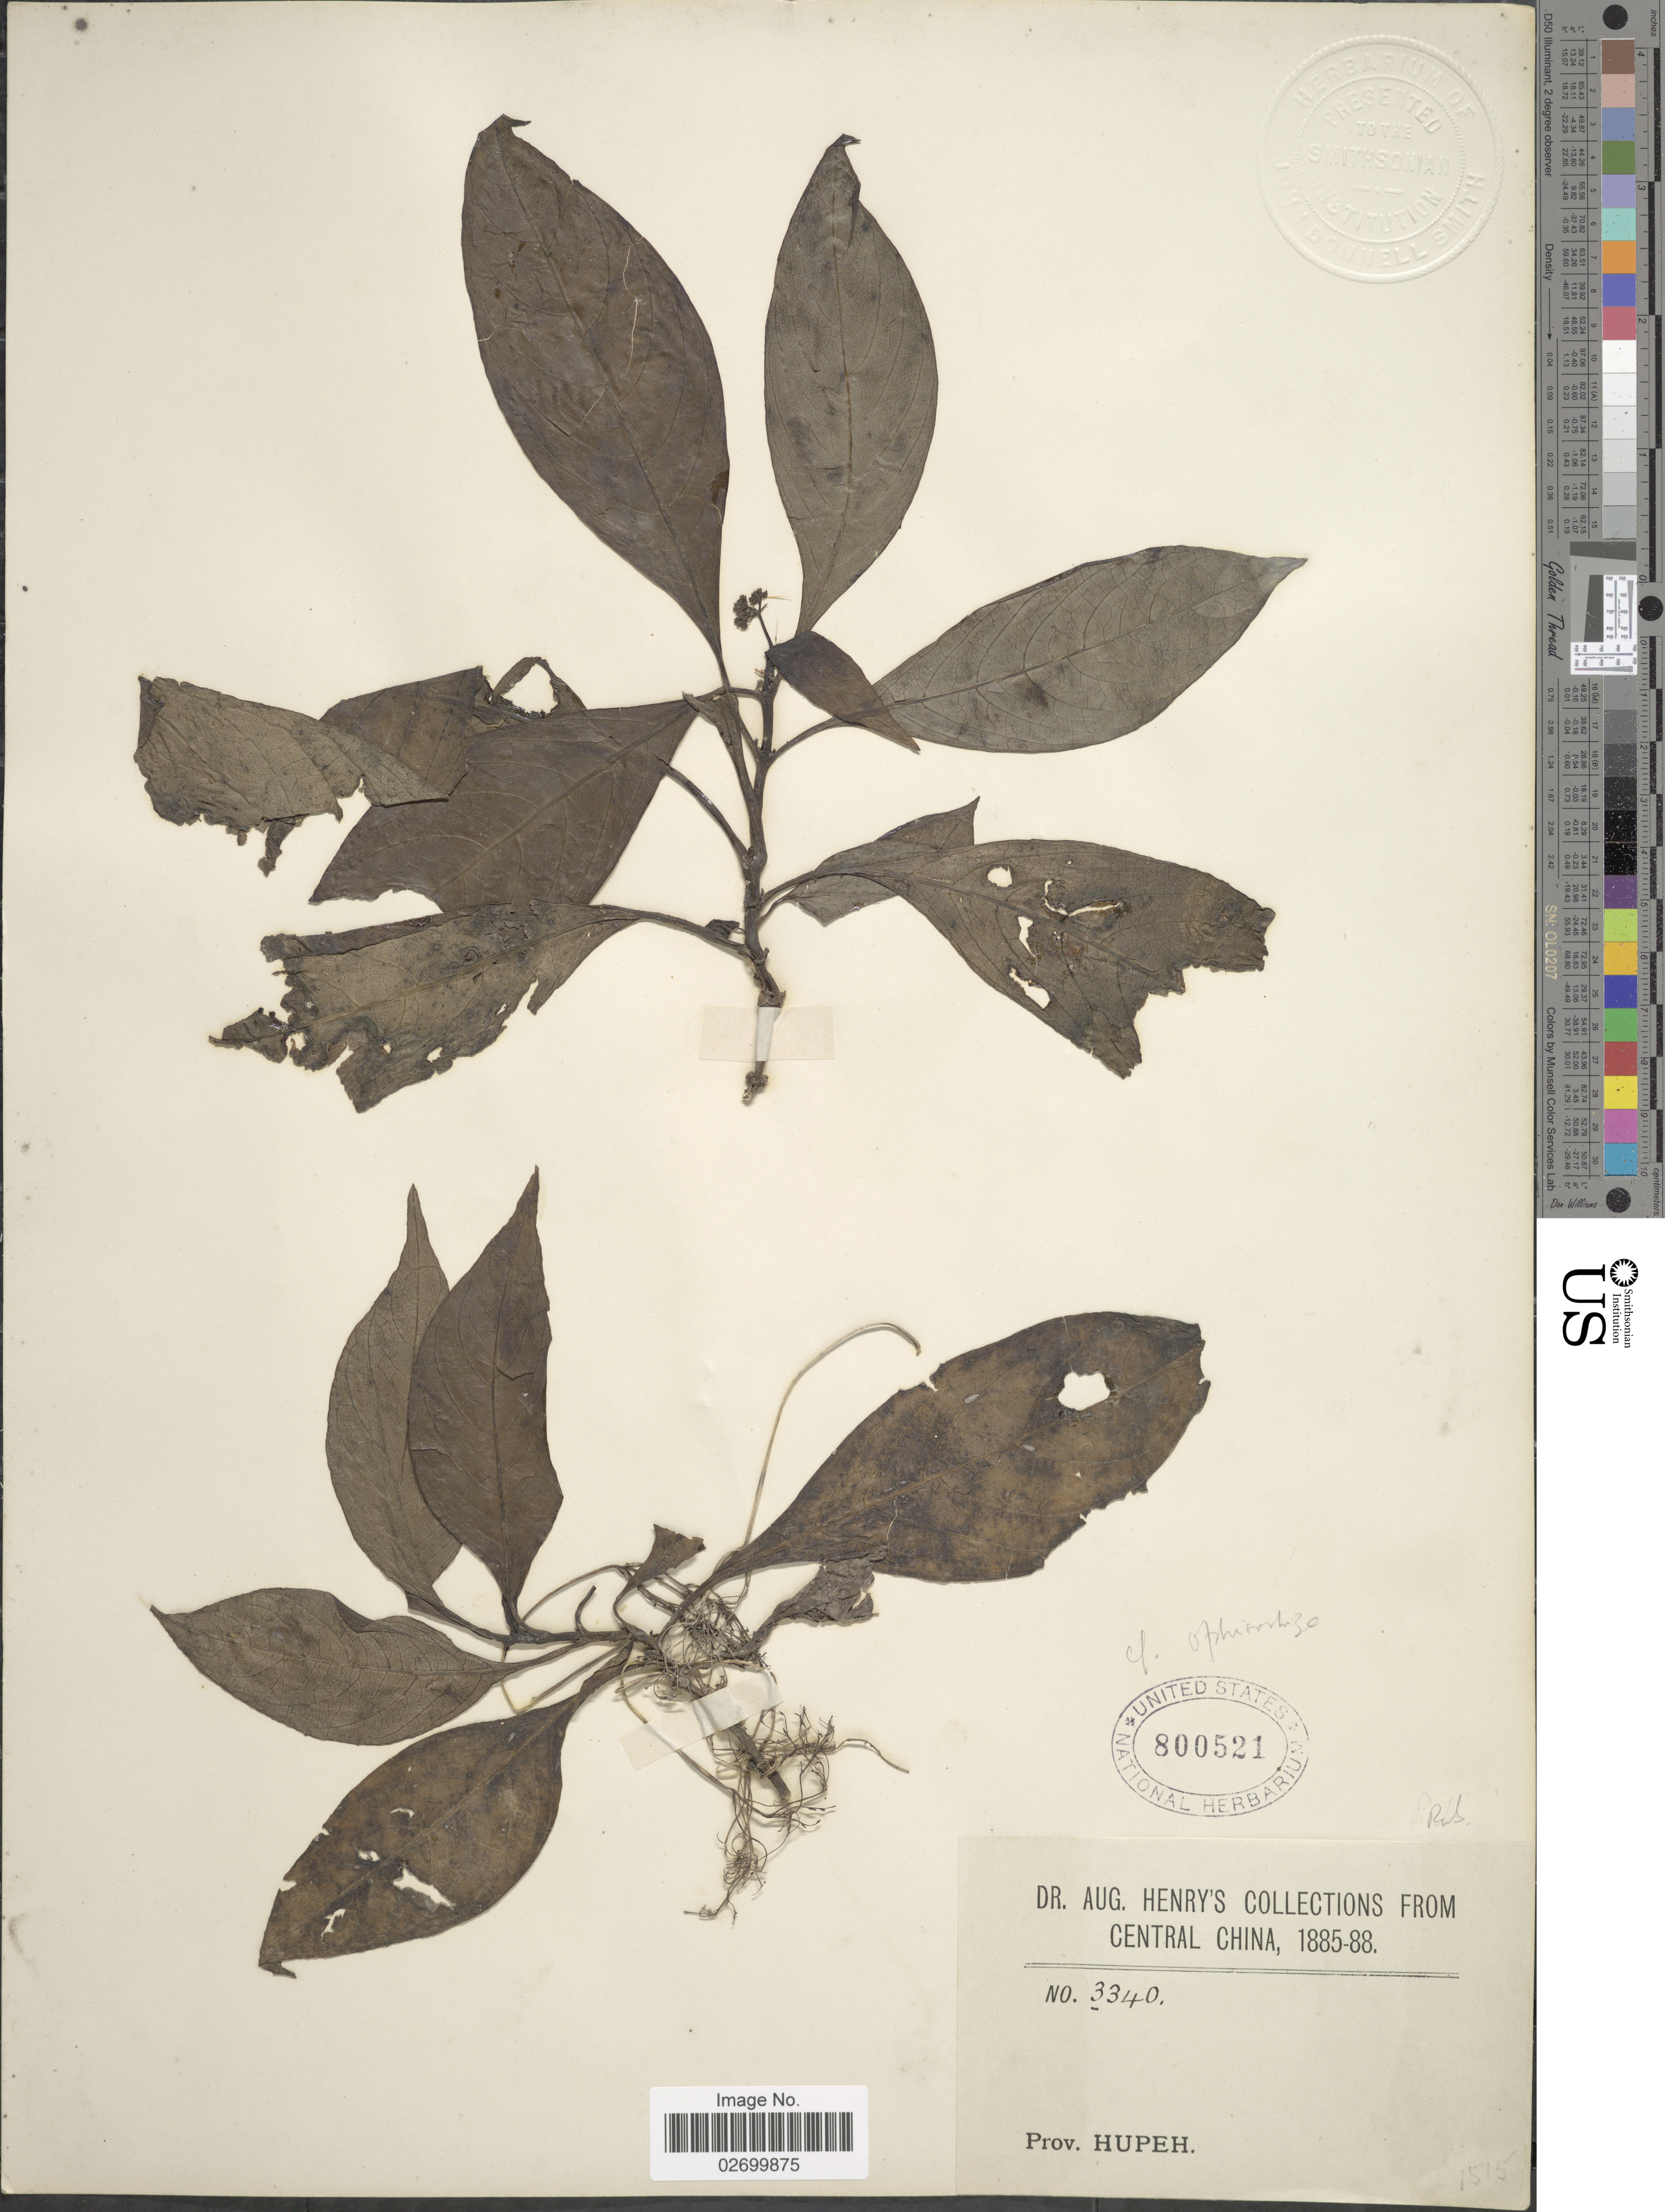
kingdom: Plantae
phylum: Tracheophyta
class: Magnoliopsida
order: Gentianales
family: Rubiaceae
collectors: A. Henry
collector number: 3340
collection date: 1885/1888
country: China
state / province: Hubei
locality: Central China. Prov. Hupeh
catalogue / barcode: US 800521